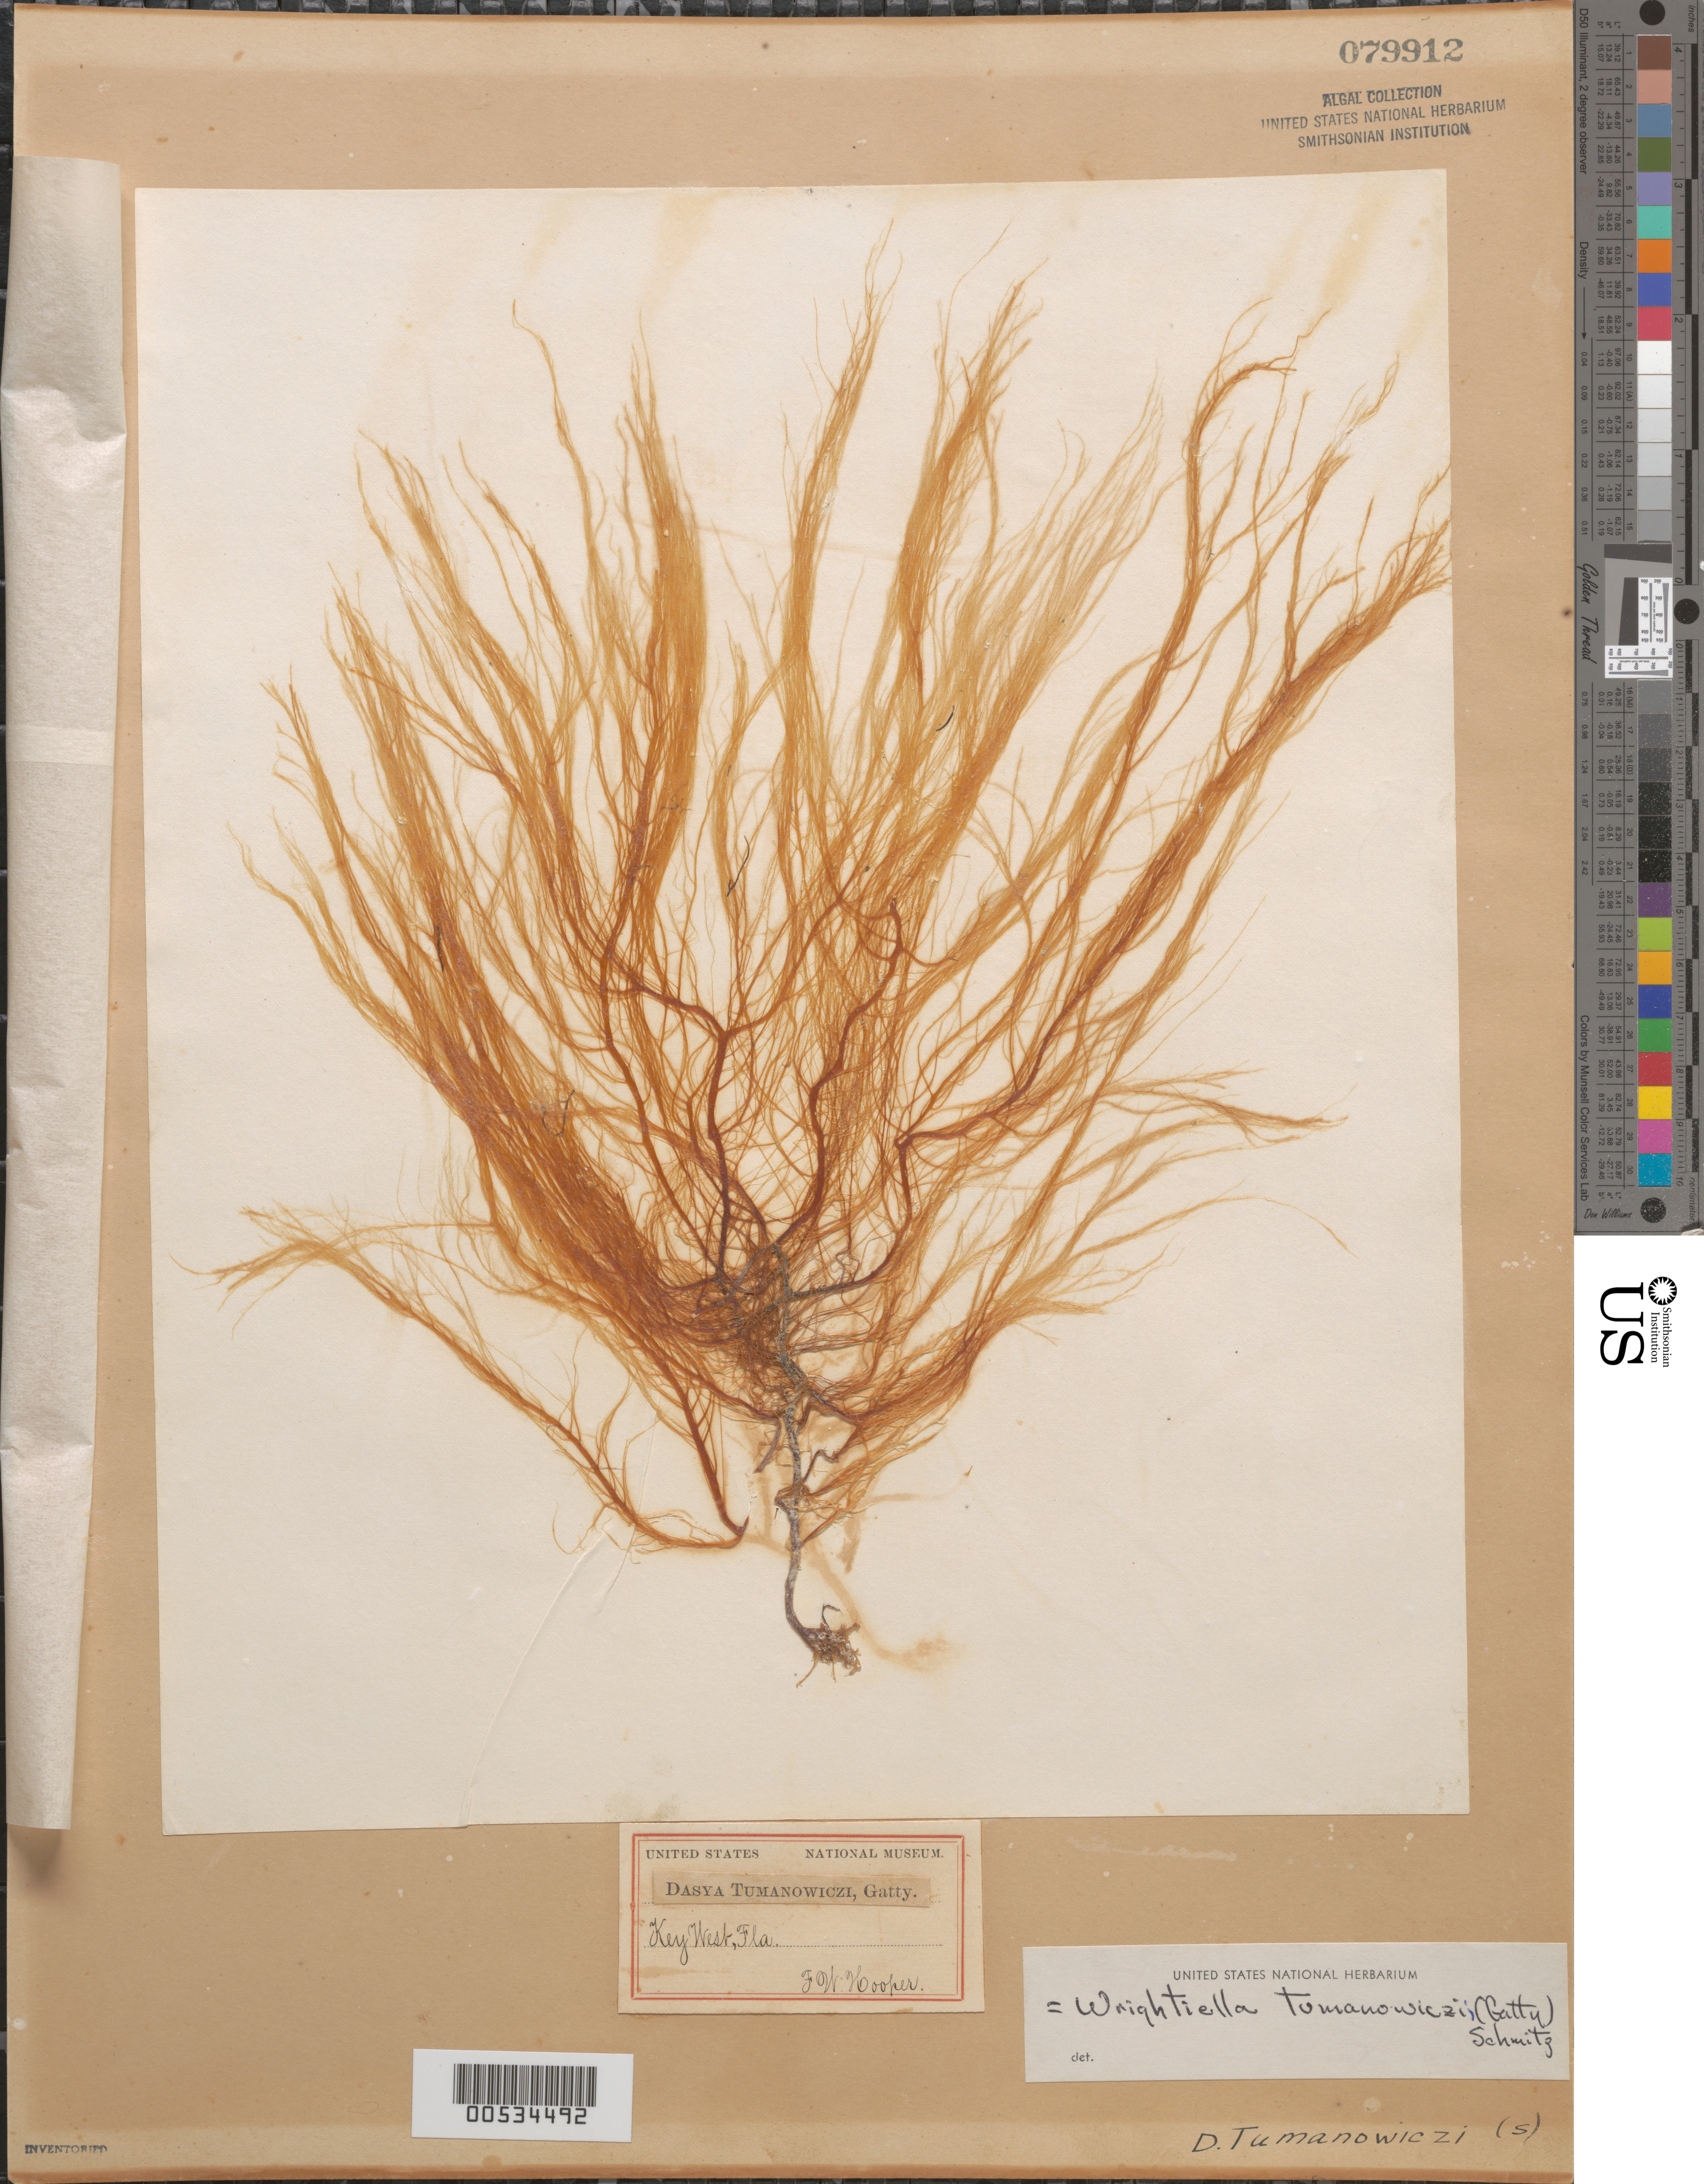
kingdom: Plantae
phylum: Rhodophyta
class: Florideophyceae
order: Ceramiales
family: Rhodomelaceae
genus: Wrightiella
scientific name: Wrightiella tumanowiczii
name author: (Gatty ex Harv.) F. Schmitz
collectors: F. Hooper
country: United States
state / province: Florida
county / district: Monroe County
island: Key West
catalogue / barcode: US 79912